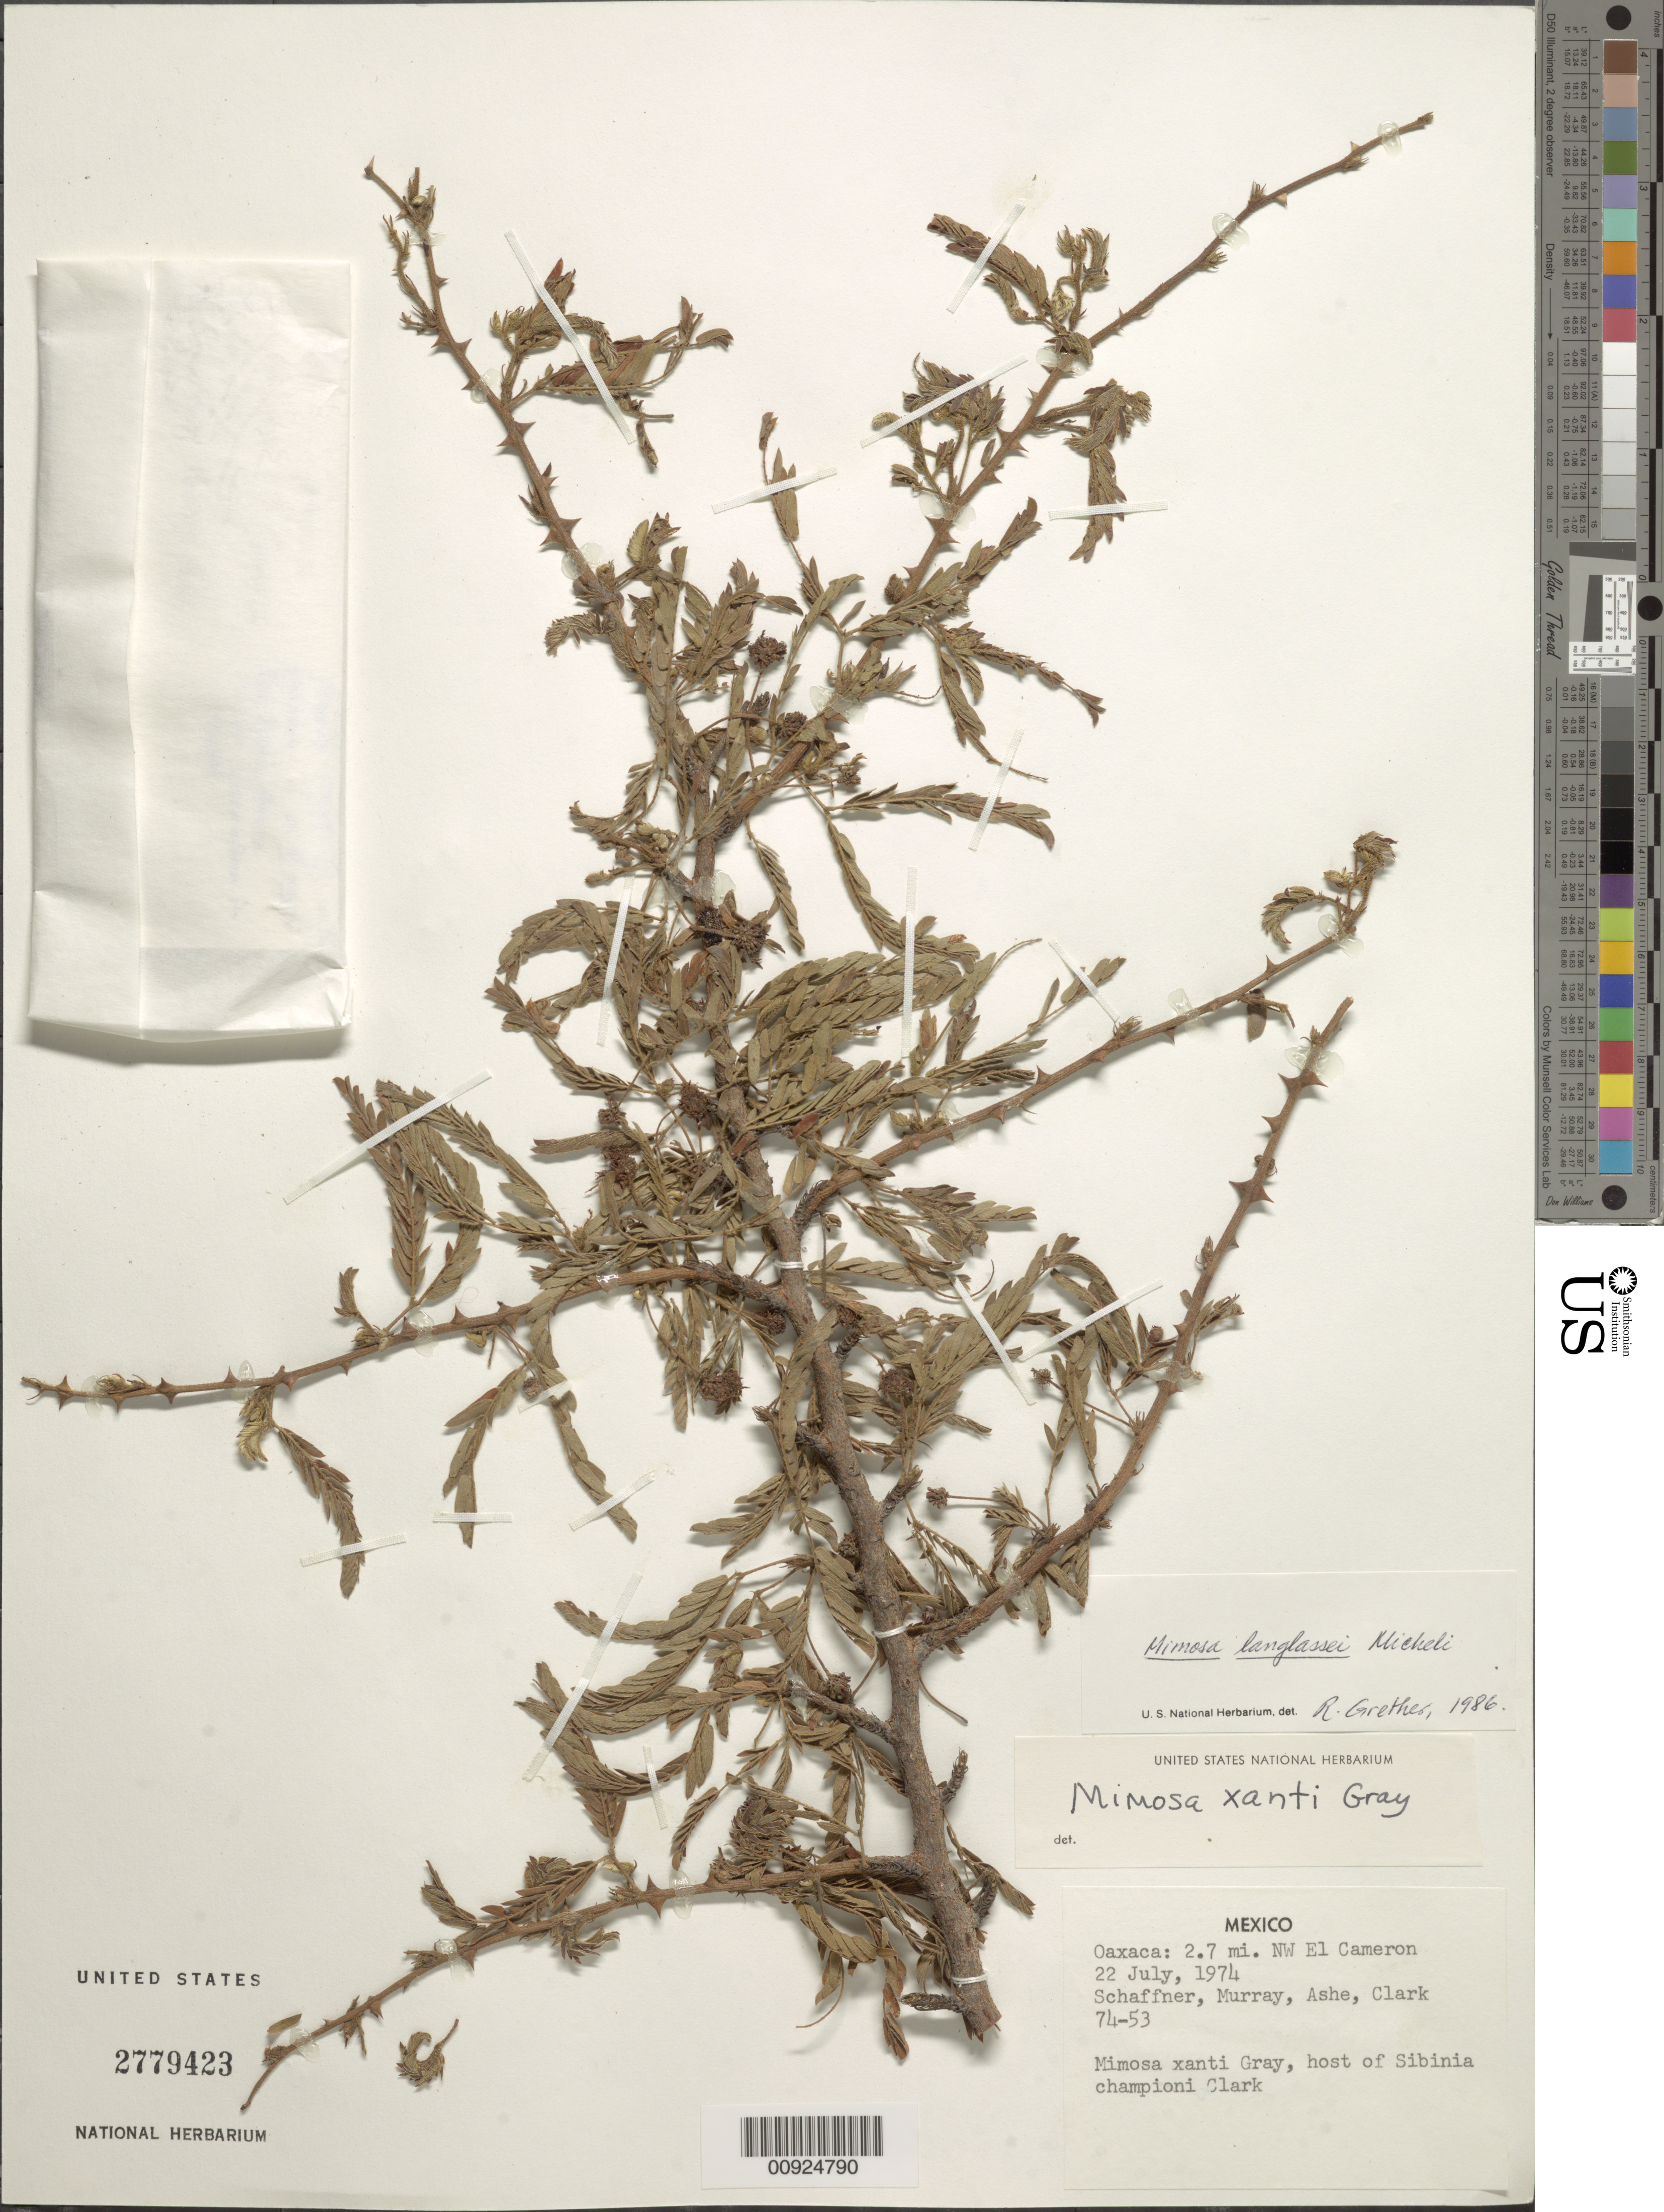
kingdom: Plantae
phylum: Tracheophyta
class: Magnoliopsida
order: Fabales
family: Fabaceae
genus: Mimosa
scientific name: Mimosa langlassei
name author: Micheli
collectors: -. Schaffner, Murray, --, -- Ashe & -- Clark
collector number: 74-53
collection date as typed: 22 Jul 1974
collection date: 1974-07-22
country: Mexico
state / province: Oaxaca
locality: Oaxaca: 2.7 mi. NW El Cameron.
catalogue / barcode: US 2779423